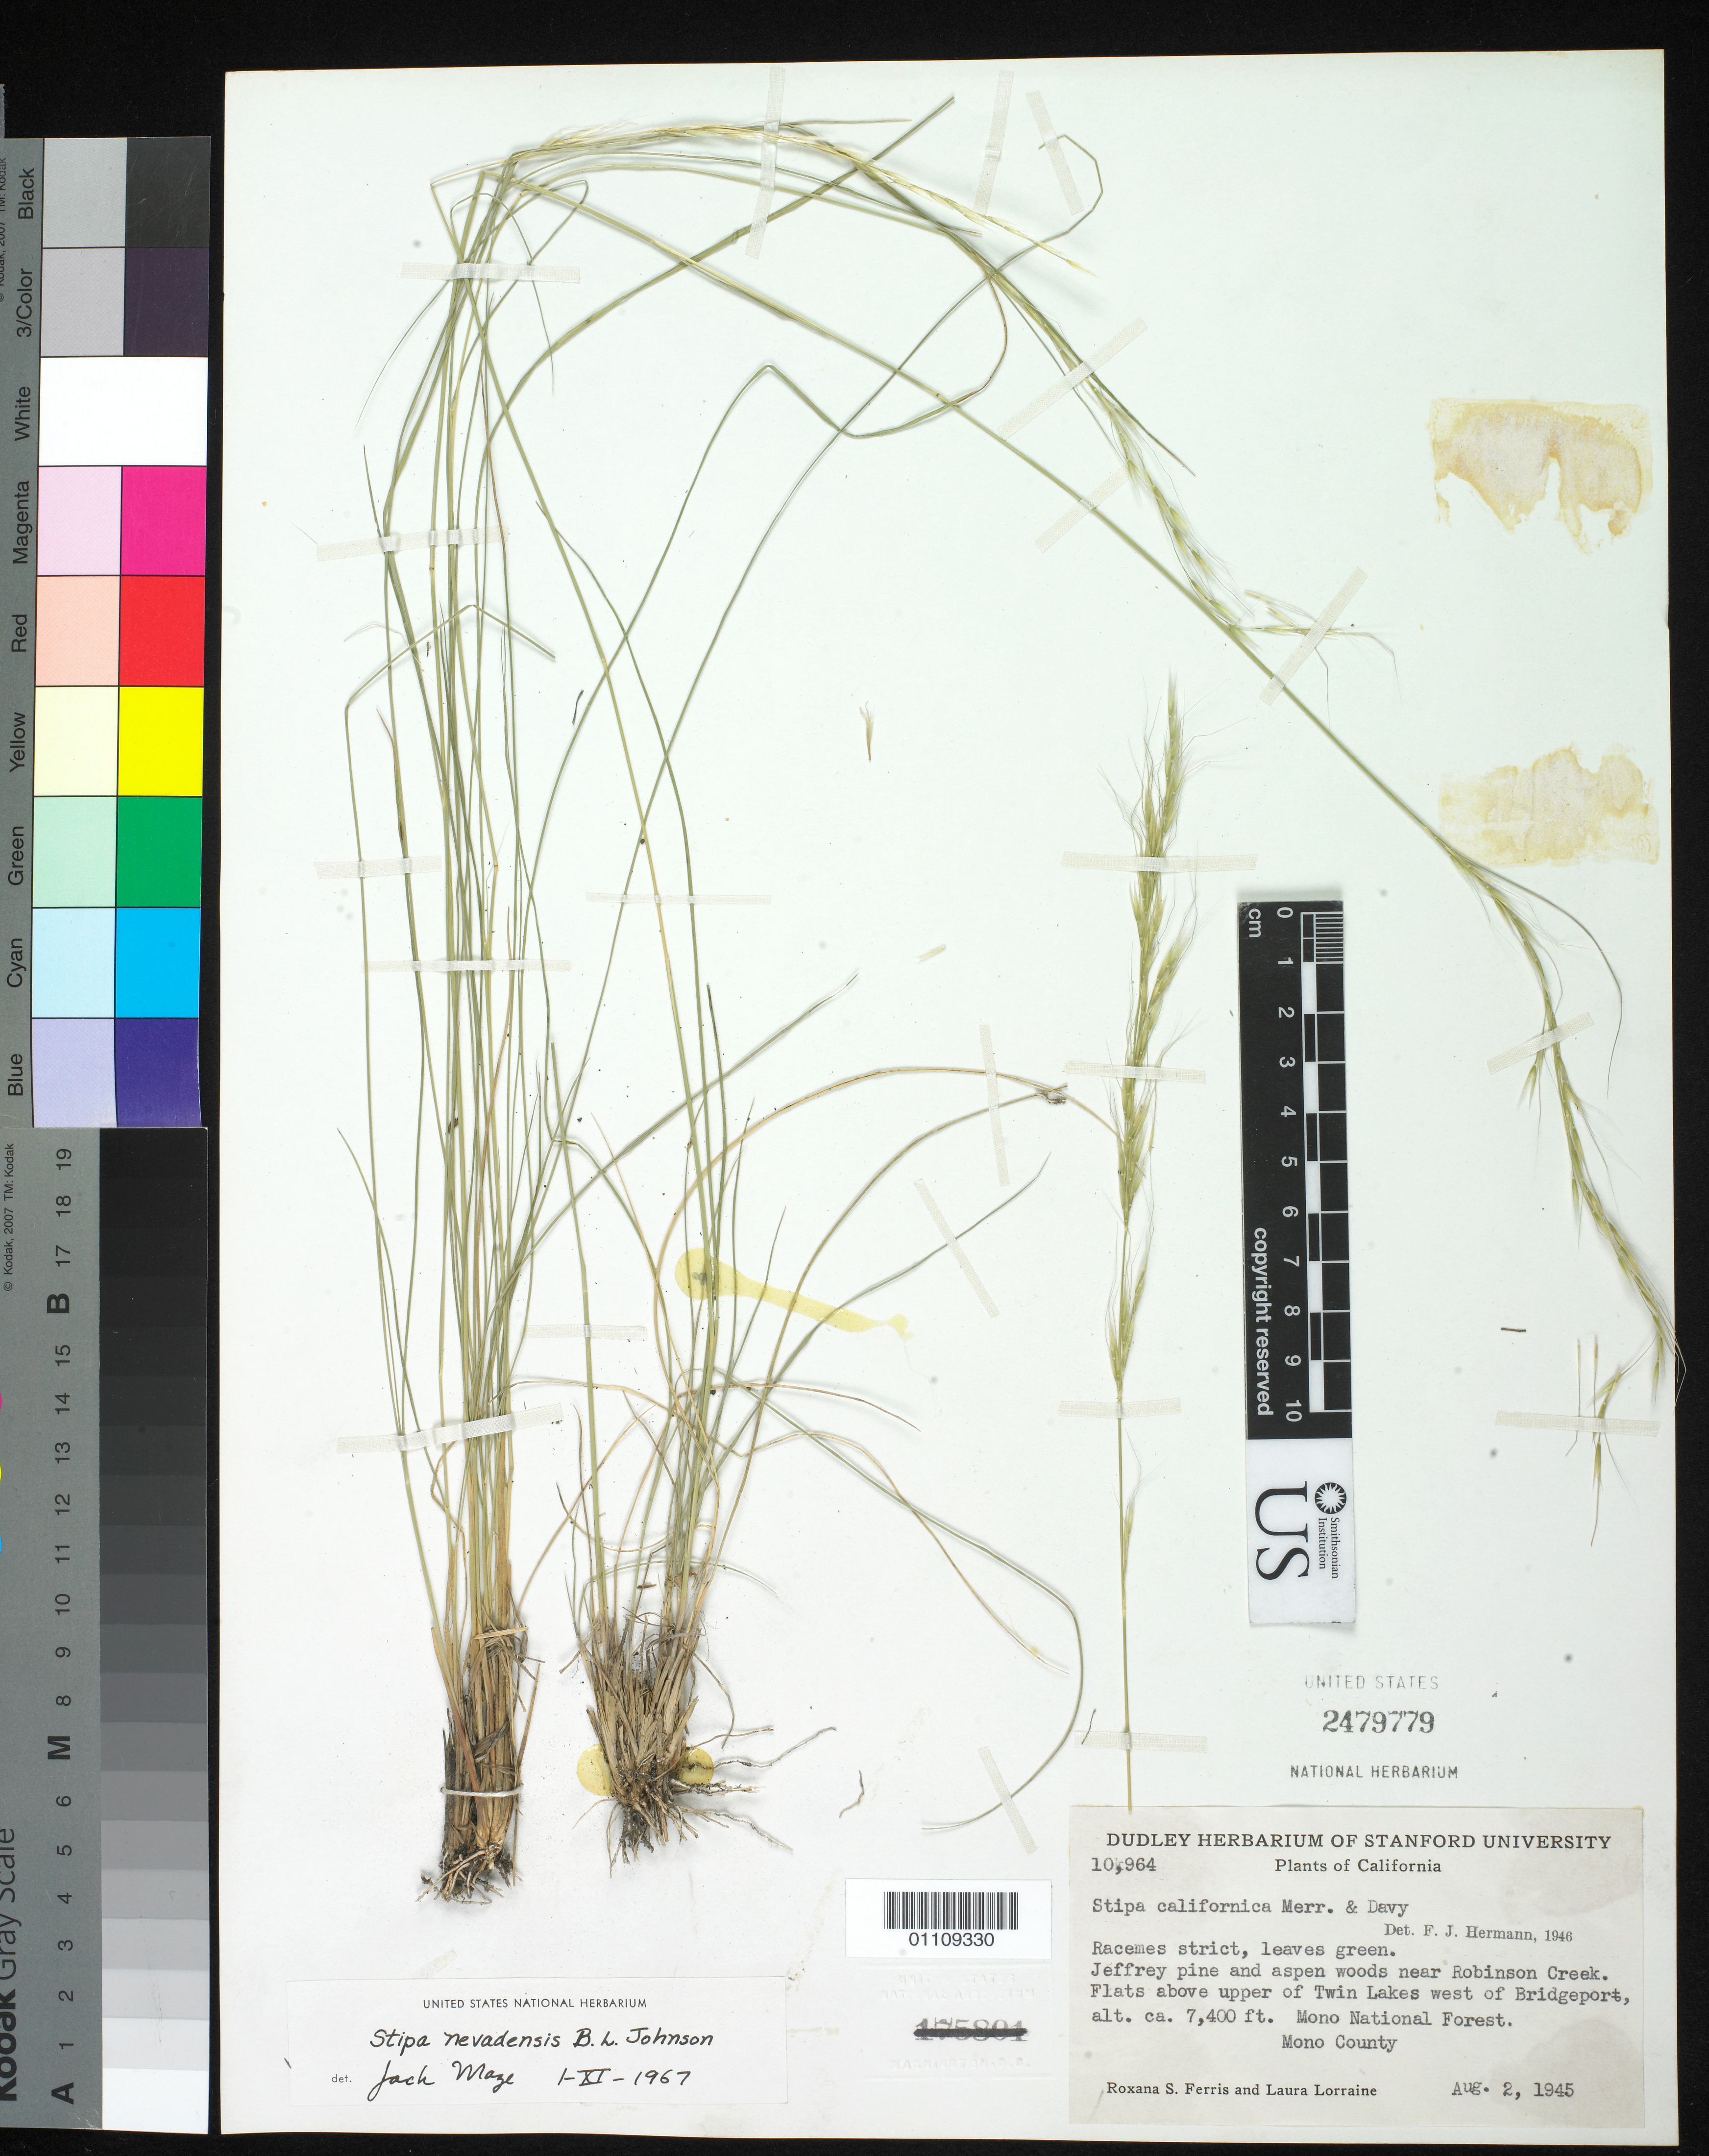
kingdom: Plantae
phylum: Tracheophyta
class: Liliopsida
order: Poales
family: Poaceae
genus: Eriocoma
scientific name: Eriocoma nevadensis ined.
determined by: Poaceae Reorganization Project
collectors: R. S. Ferris & L. Lorraine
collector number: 10964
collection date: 1945-08-02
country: United States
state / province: California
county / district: Mono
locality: Jeffrey pine and aspen woods near Robinson Creek. Flats above upper of Twin Lakes west of Bridgeport.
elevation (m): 2256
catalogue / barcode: US 2479779